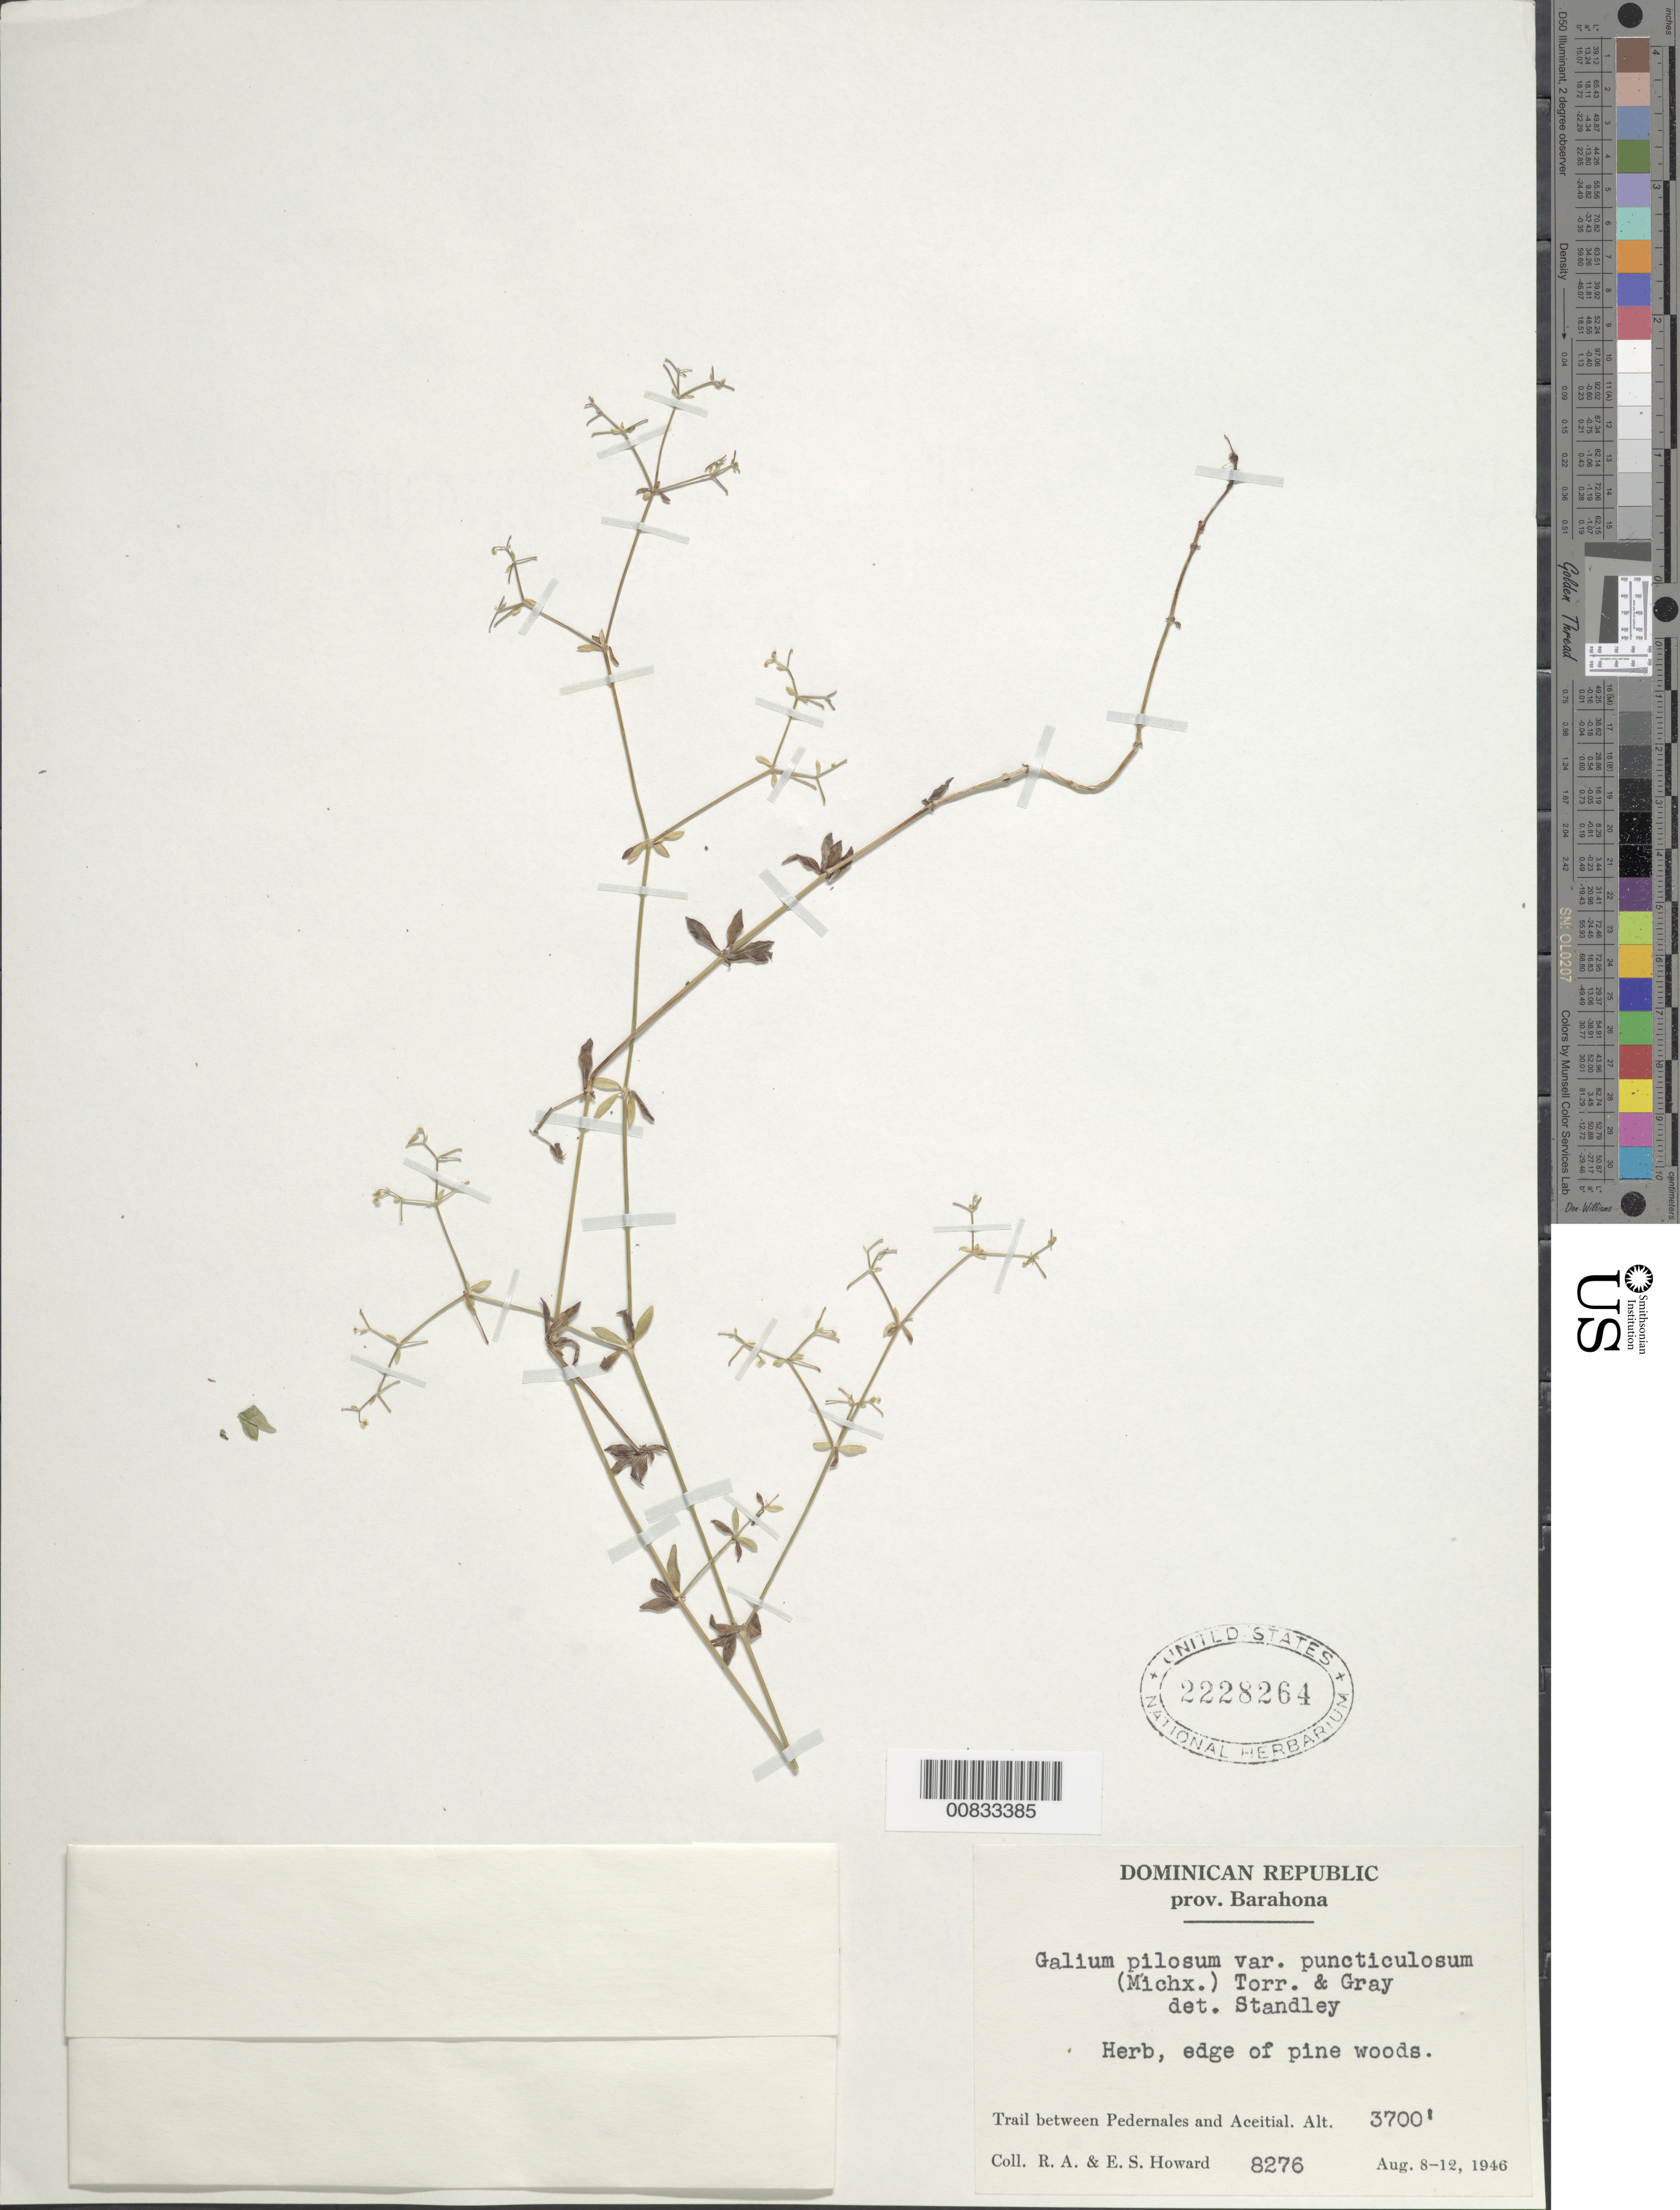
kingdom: Plantae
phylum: Tracheophyta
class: Magnoliopsida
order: Gentianales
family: Rubiaceae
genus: Galium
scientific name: Galium pilosum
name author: Aiton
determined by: Standley, Paul C.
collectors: R. A. Howard & E. S. Howard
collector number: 8276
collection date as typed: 08 Aug 1946 to 12 Aug 1946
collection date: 1946-08-08/1946-08-12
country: Dominican Republic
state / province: Barahona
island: Hispaniola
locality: Trail between Pedernales and Aceitial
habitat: Edge of pine woods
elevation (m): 1128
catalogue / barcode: US 2228264